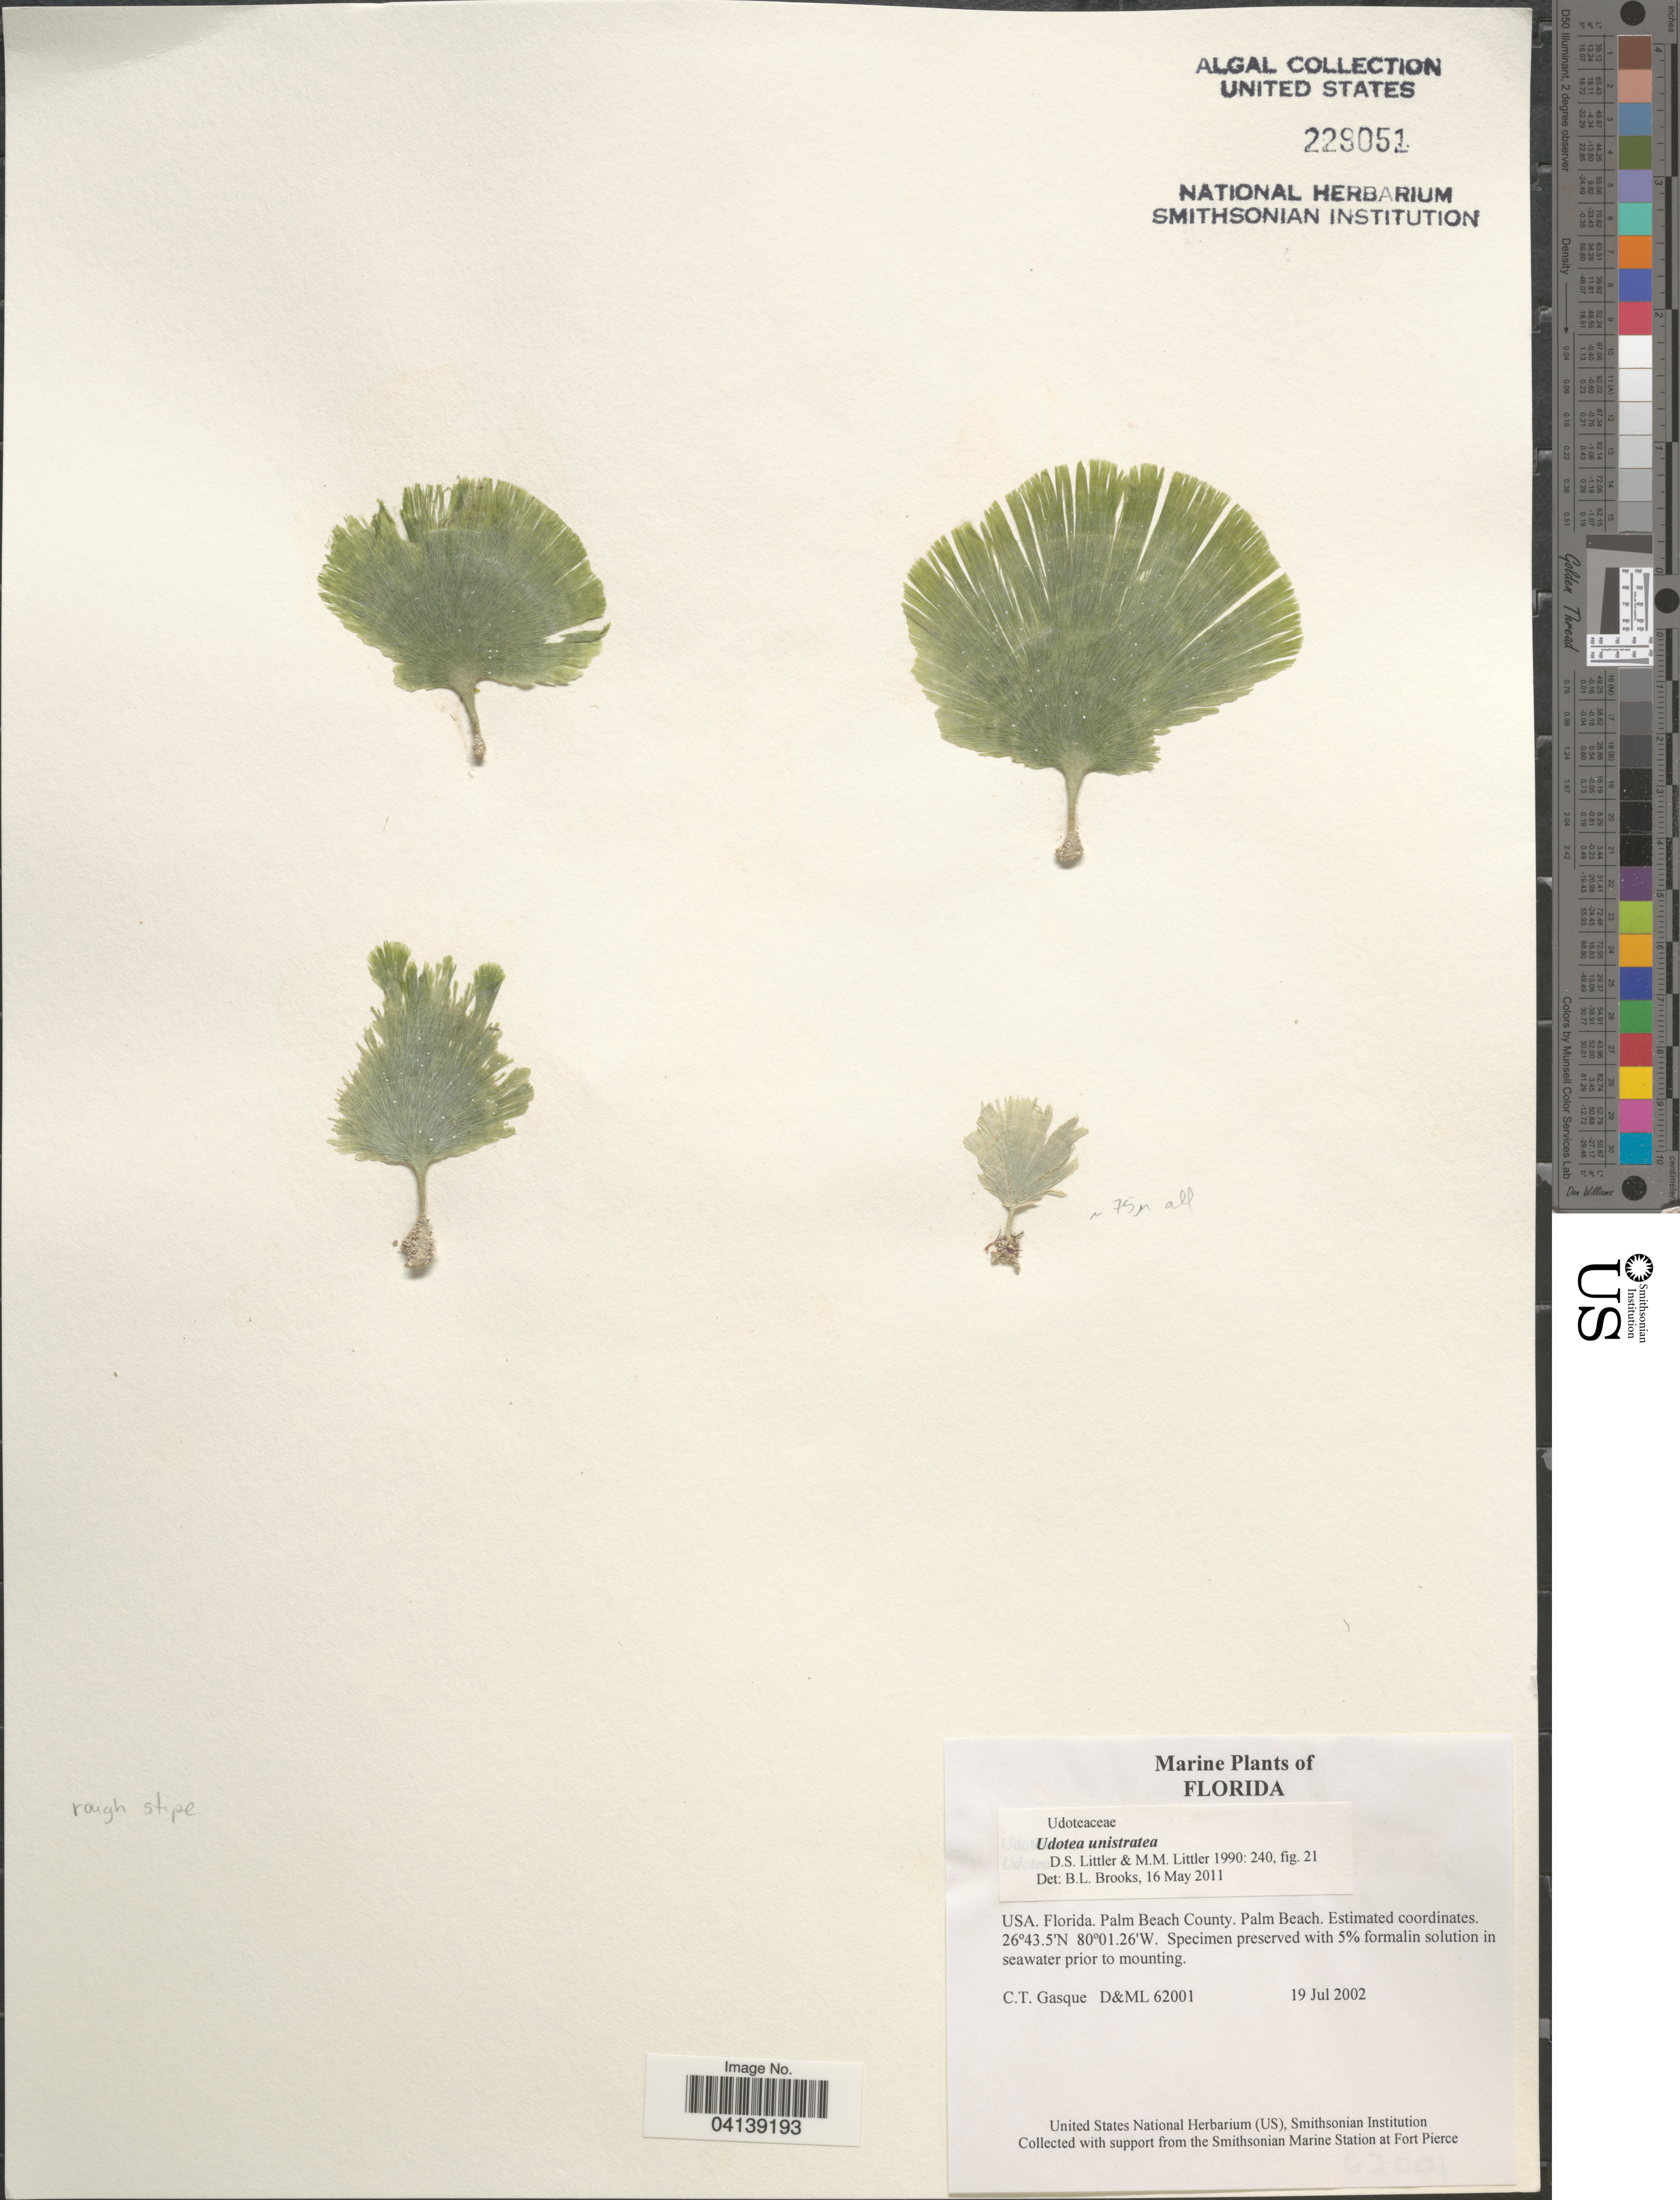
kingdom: Plantae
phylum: Chlorophyta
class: Ulvophyceae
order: Bryopsidales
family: Udoteaceae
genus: Udotea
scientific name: Udotea unistratea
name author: D.S. Littler & Littler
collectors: C. Gasque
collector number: D&ML62001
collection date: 2002-07-19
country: United States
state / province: Florida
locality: Palm Beach County. Palm Beach.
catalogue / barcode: US 229051